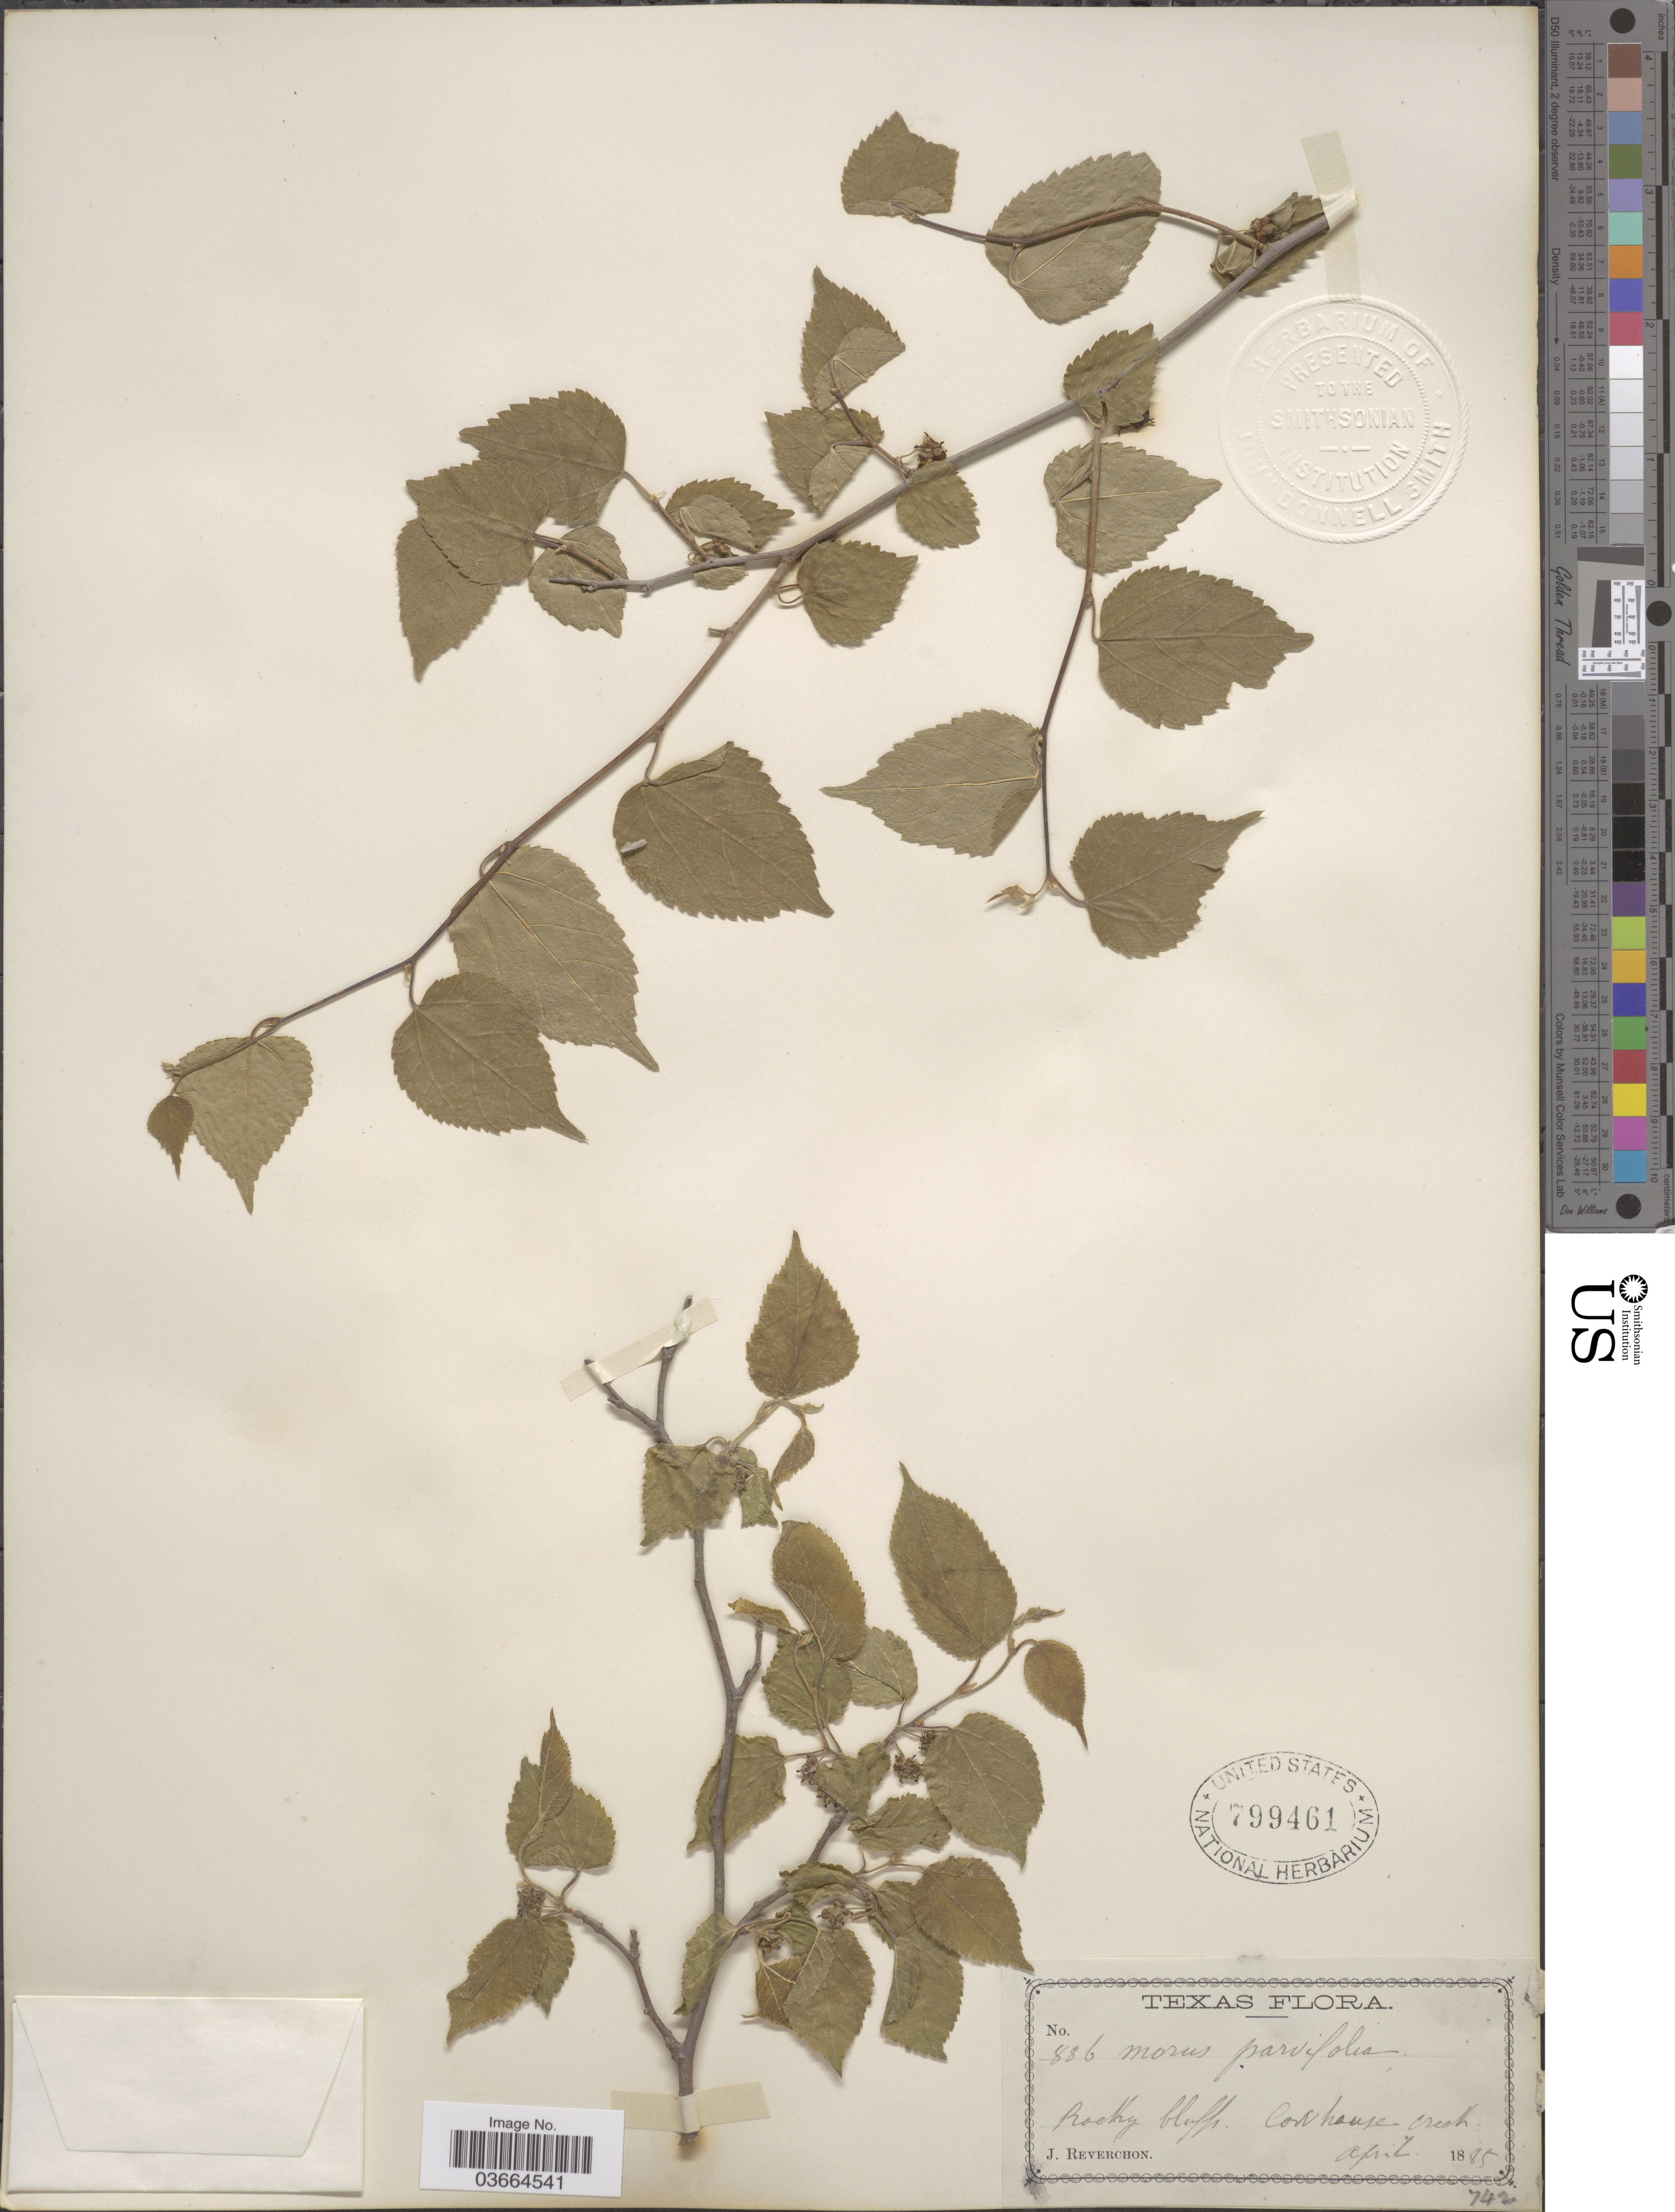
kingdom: Plantae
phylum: Tracheophyta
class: Magnoliopsida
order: Rosales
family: Moraceae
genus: Morus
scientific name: Morus microphylla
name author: Buckley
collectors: J. Reverchon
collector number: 886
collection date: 1885-04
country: United States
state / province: Texas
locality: Cowhouse creek.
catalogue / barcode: US 799461